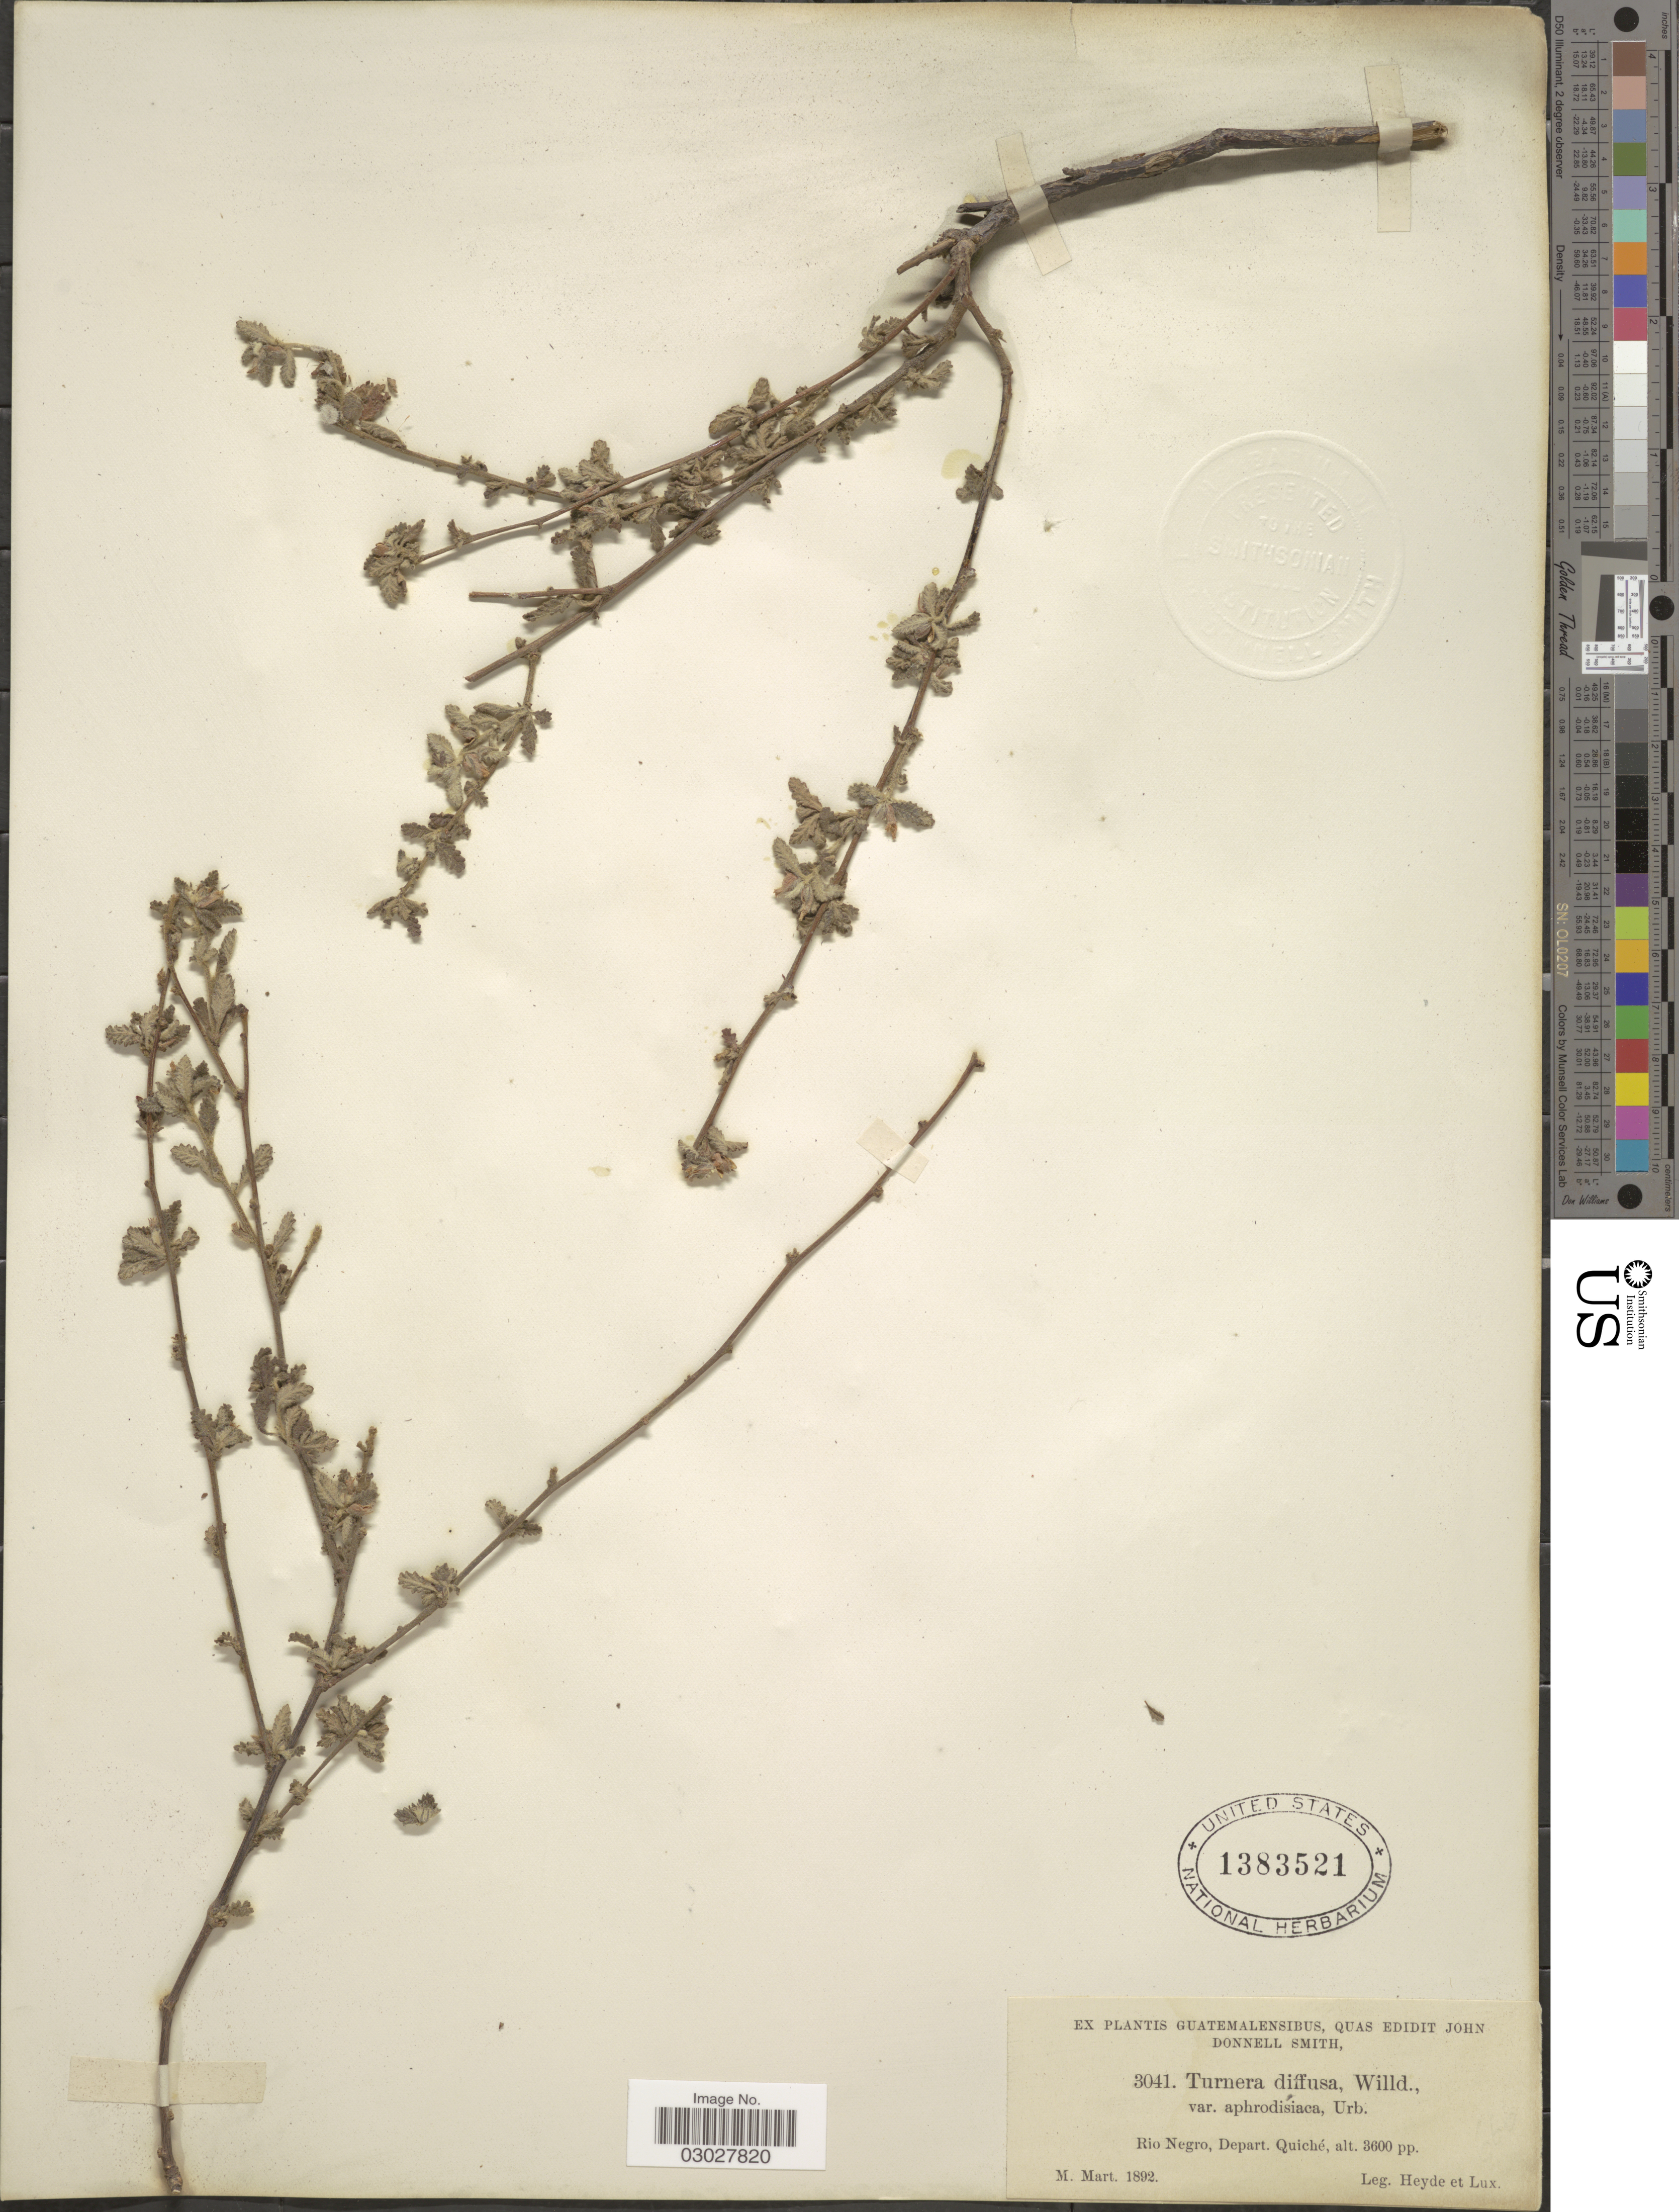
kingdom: Plantae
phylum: Tracheophyta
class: Magnoliopsida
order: Malpighiales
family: Turneraceae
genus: Turnera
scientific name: Turnera diffusa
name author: Willd. ex Schult.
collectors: Heyde & Lux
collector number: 3041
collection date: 1892-03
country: Guatemala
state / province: El Quiché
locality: Rio Negro, Depart. Quiché.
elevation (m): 1097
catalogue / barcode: US 1383521